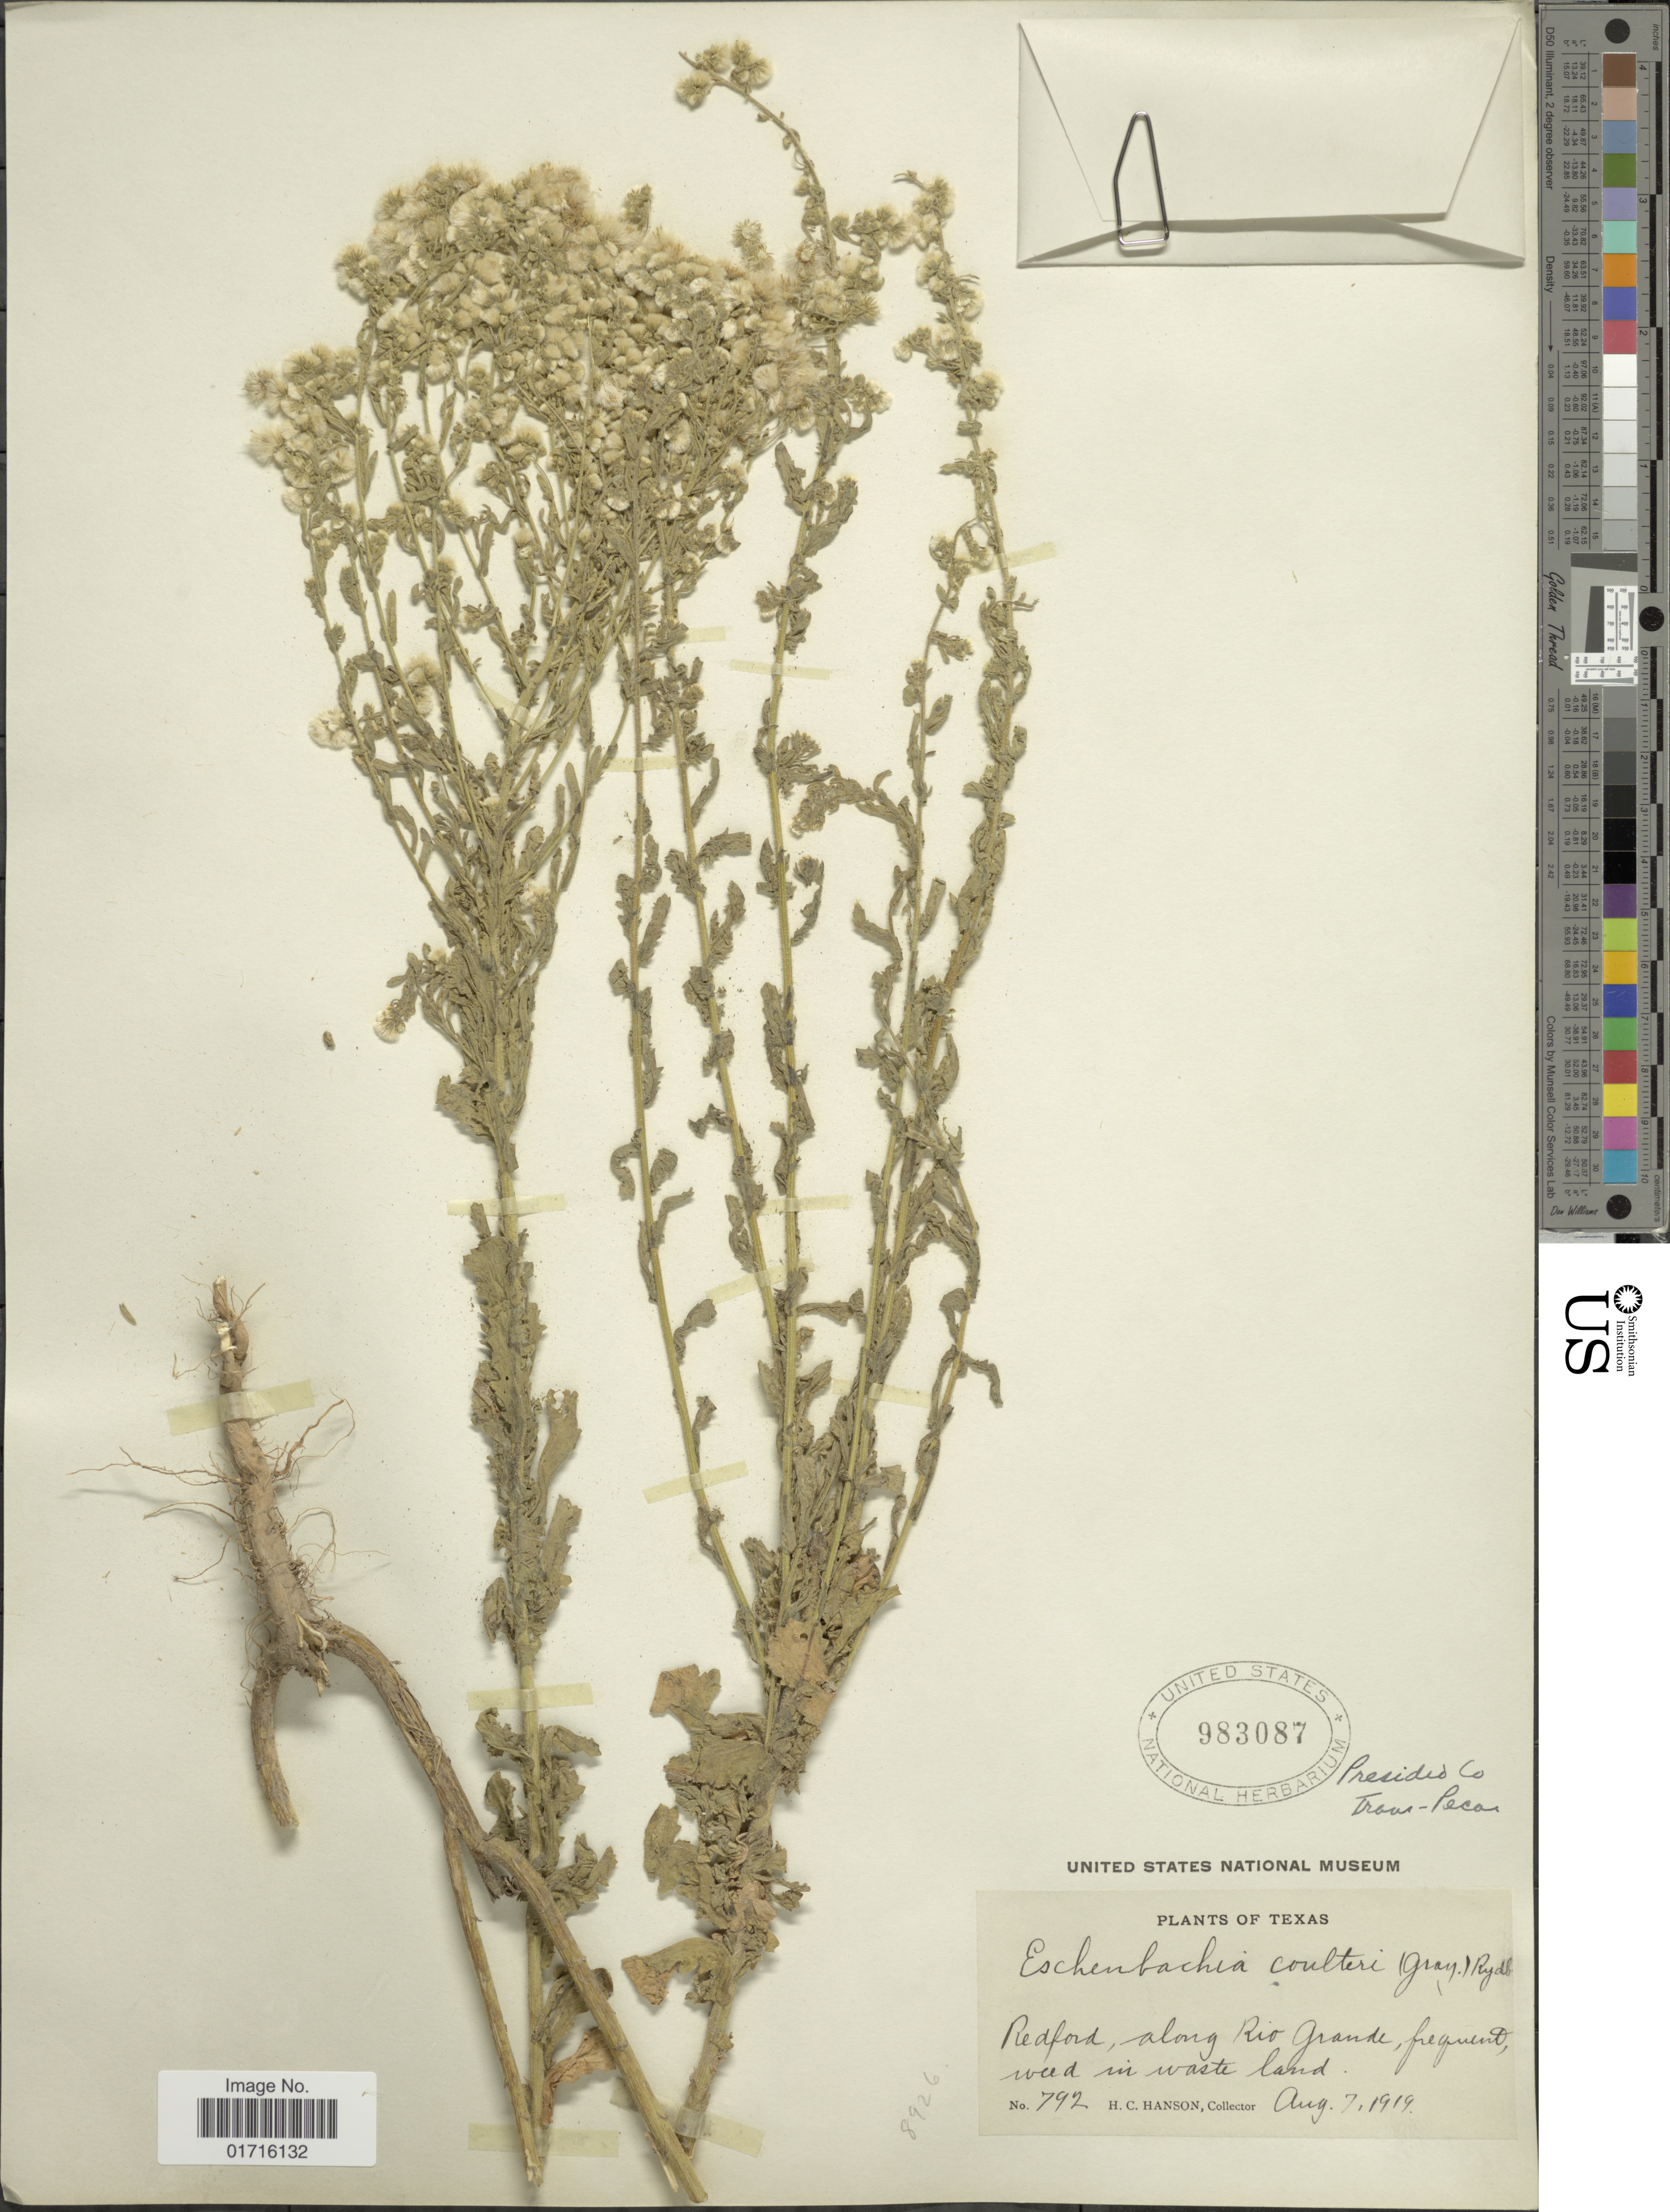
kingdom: Plantae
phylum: Tracheophyta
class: Magnoliopsida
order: Asterales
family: Asteraceae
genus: Conyza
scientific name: Conyza coulteri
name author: A. Gray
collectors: H. Hanson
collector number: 792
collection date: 1919-08-07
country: United States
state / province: Texas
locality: Redford, along Rio Grande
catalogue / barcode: US 983087